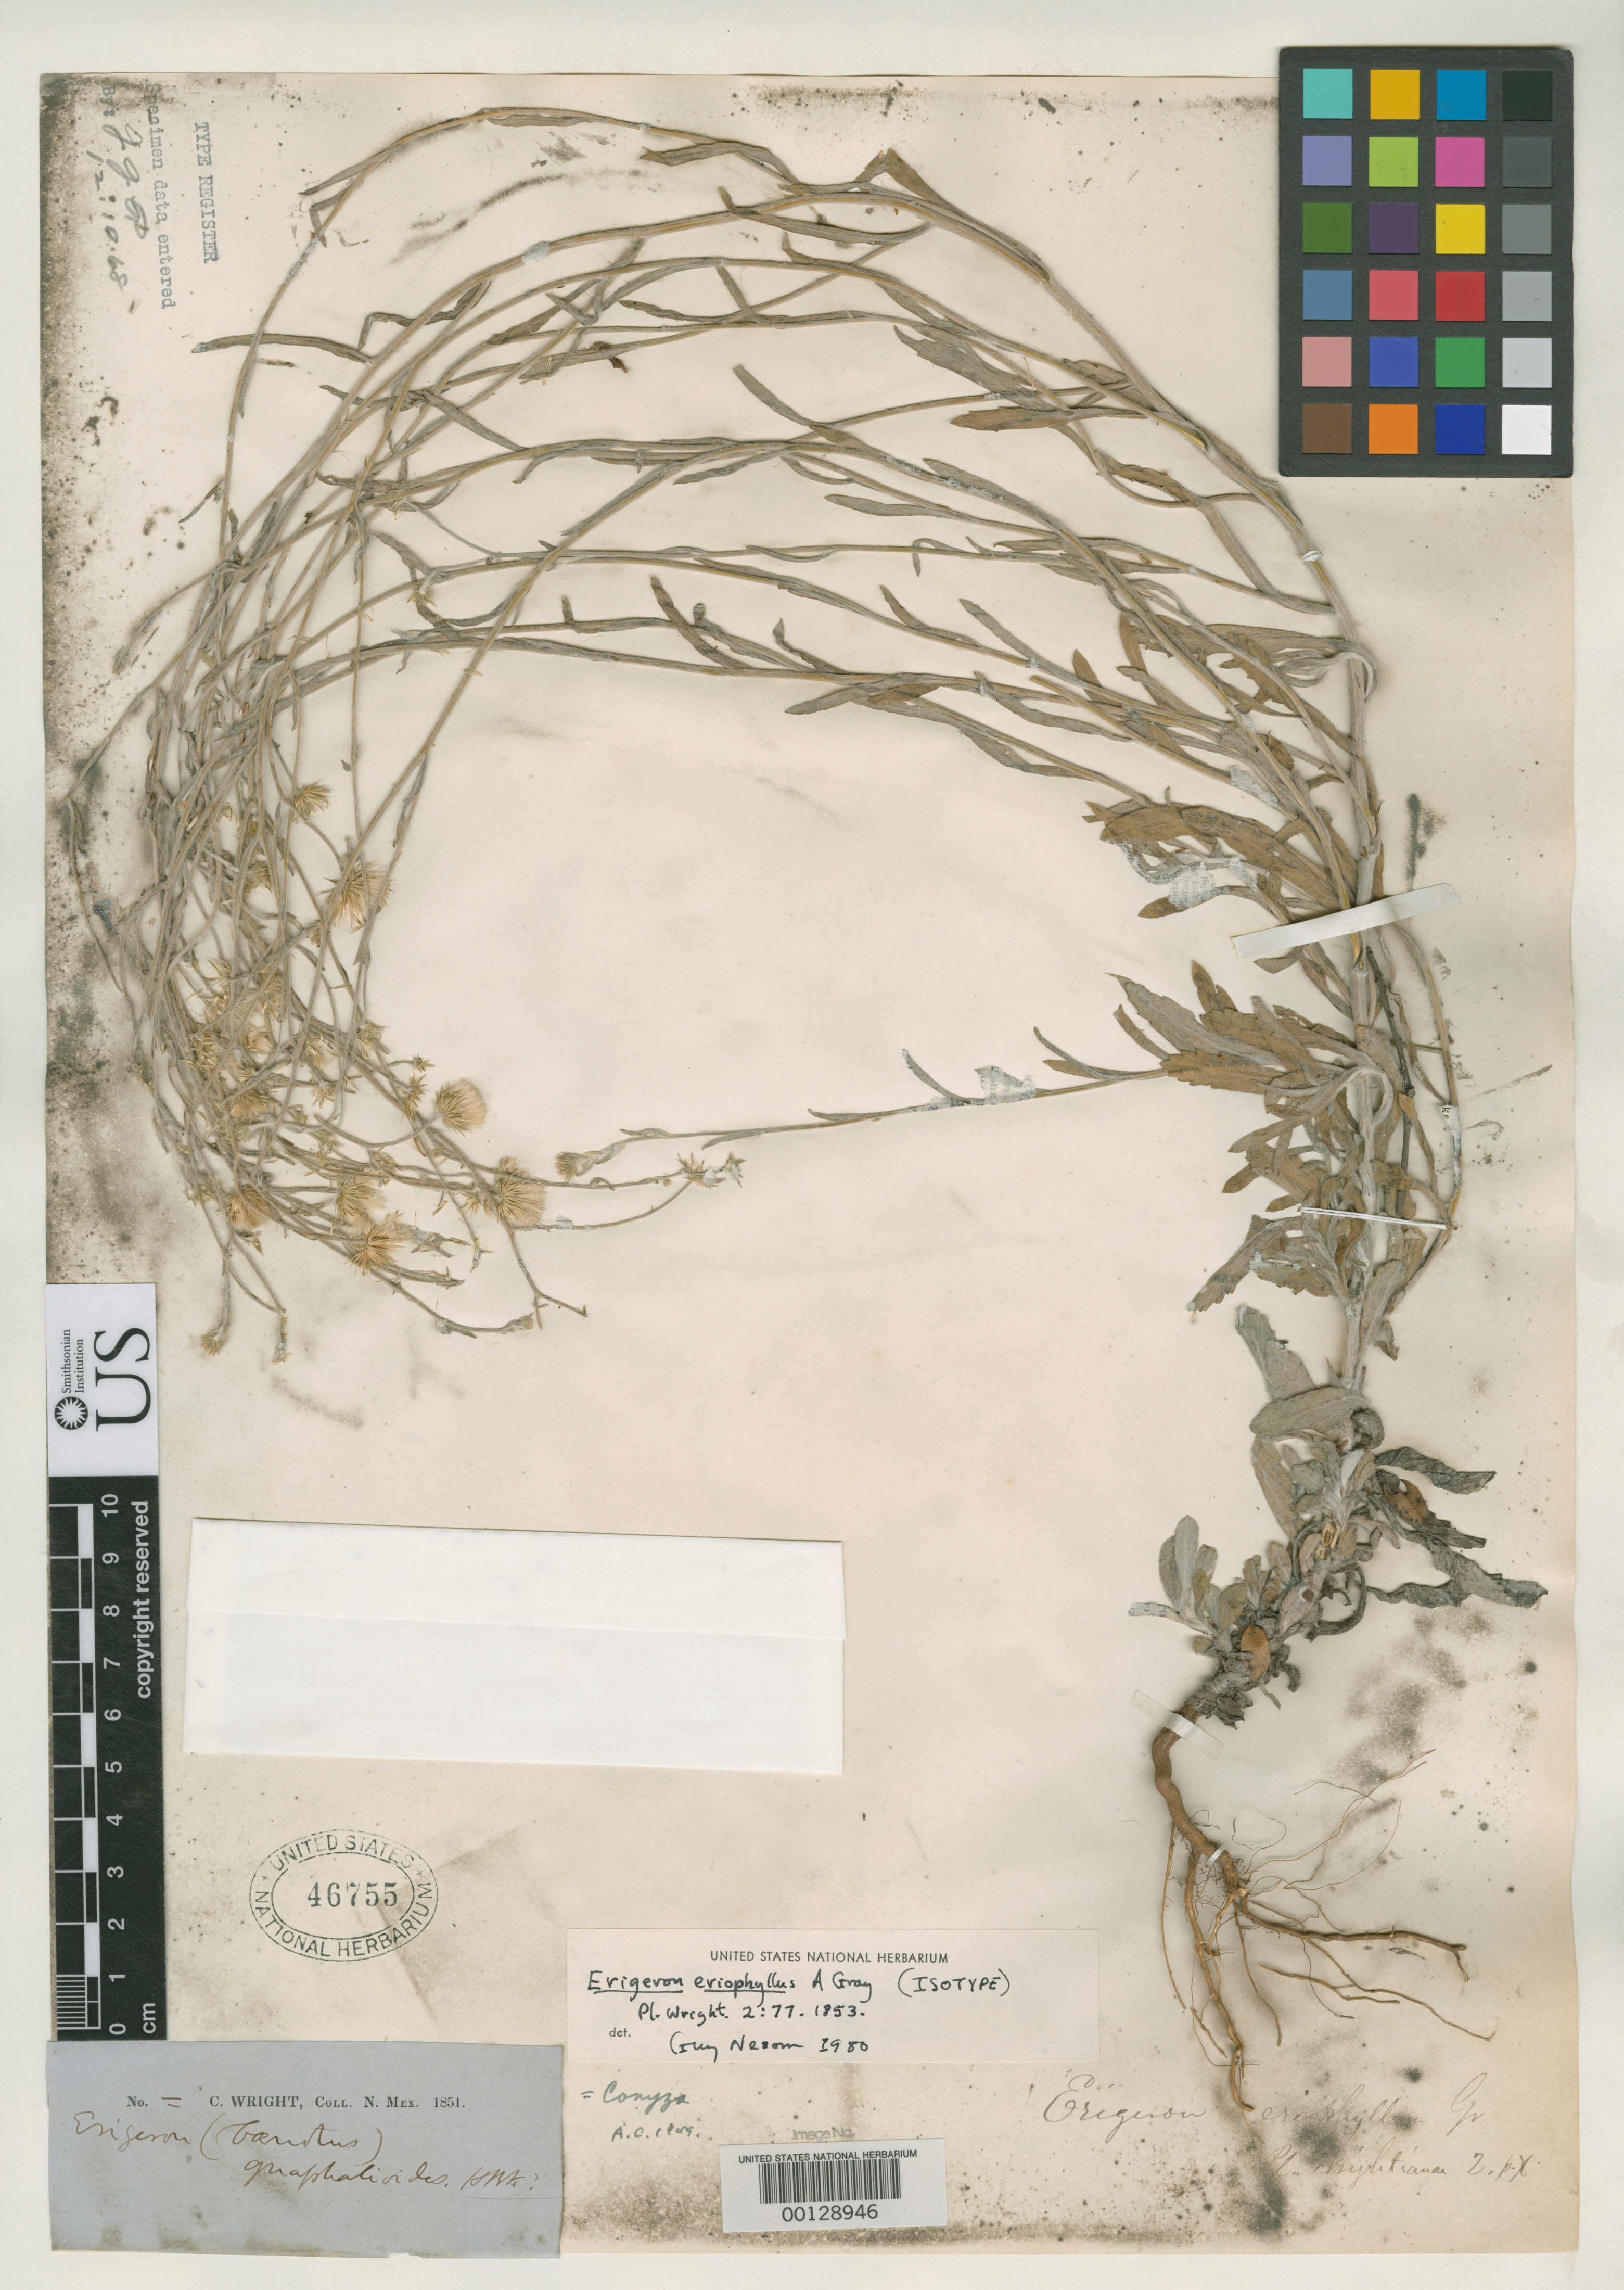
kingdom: Plantae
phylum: Tracheophyta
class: Magnoliopsida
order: Asterales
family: Asteraceae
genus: Erigeron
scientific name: Erigeron eriophyllus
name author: A. Gray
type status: Type Collection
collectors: C. Wright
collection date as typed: Sep 1851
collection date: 1851-09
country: United States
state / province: New Mexico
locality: Sonora.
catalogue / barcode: US 46755